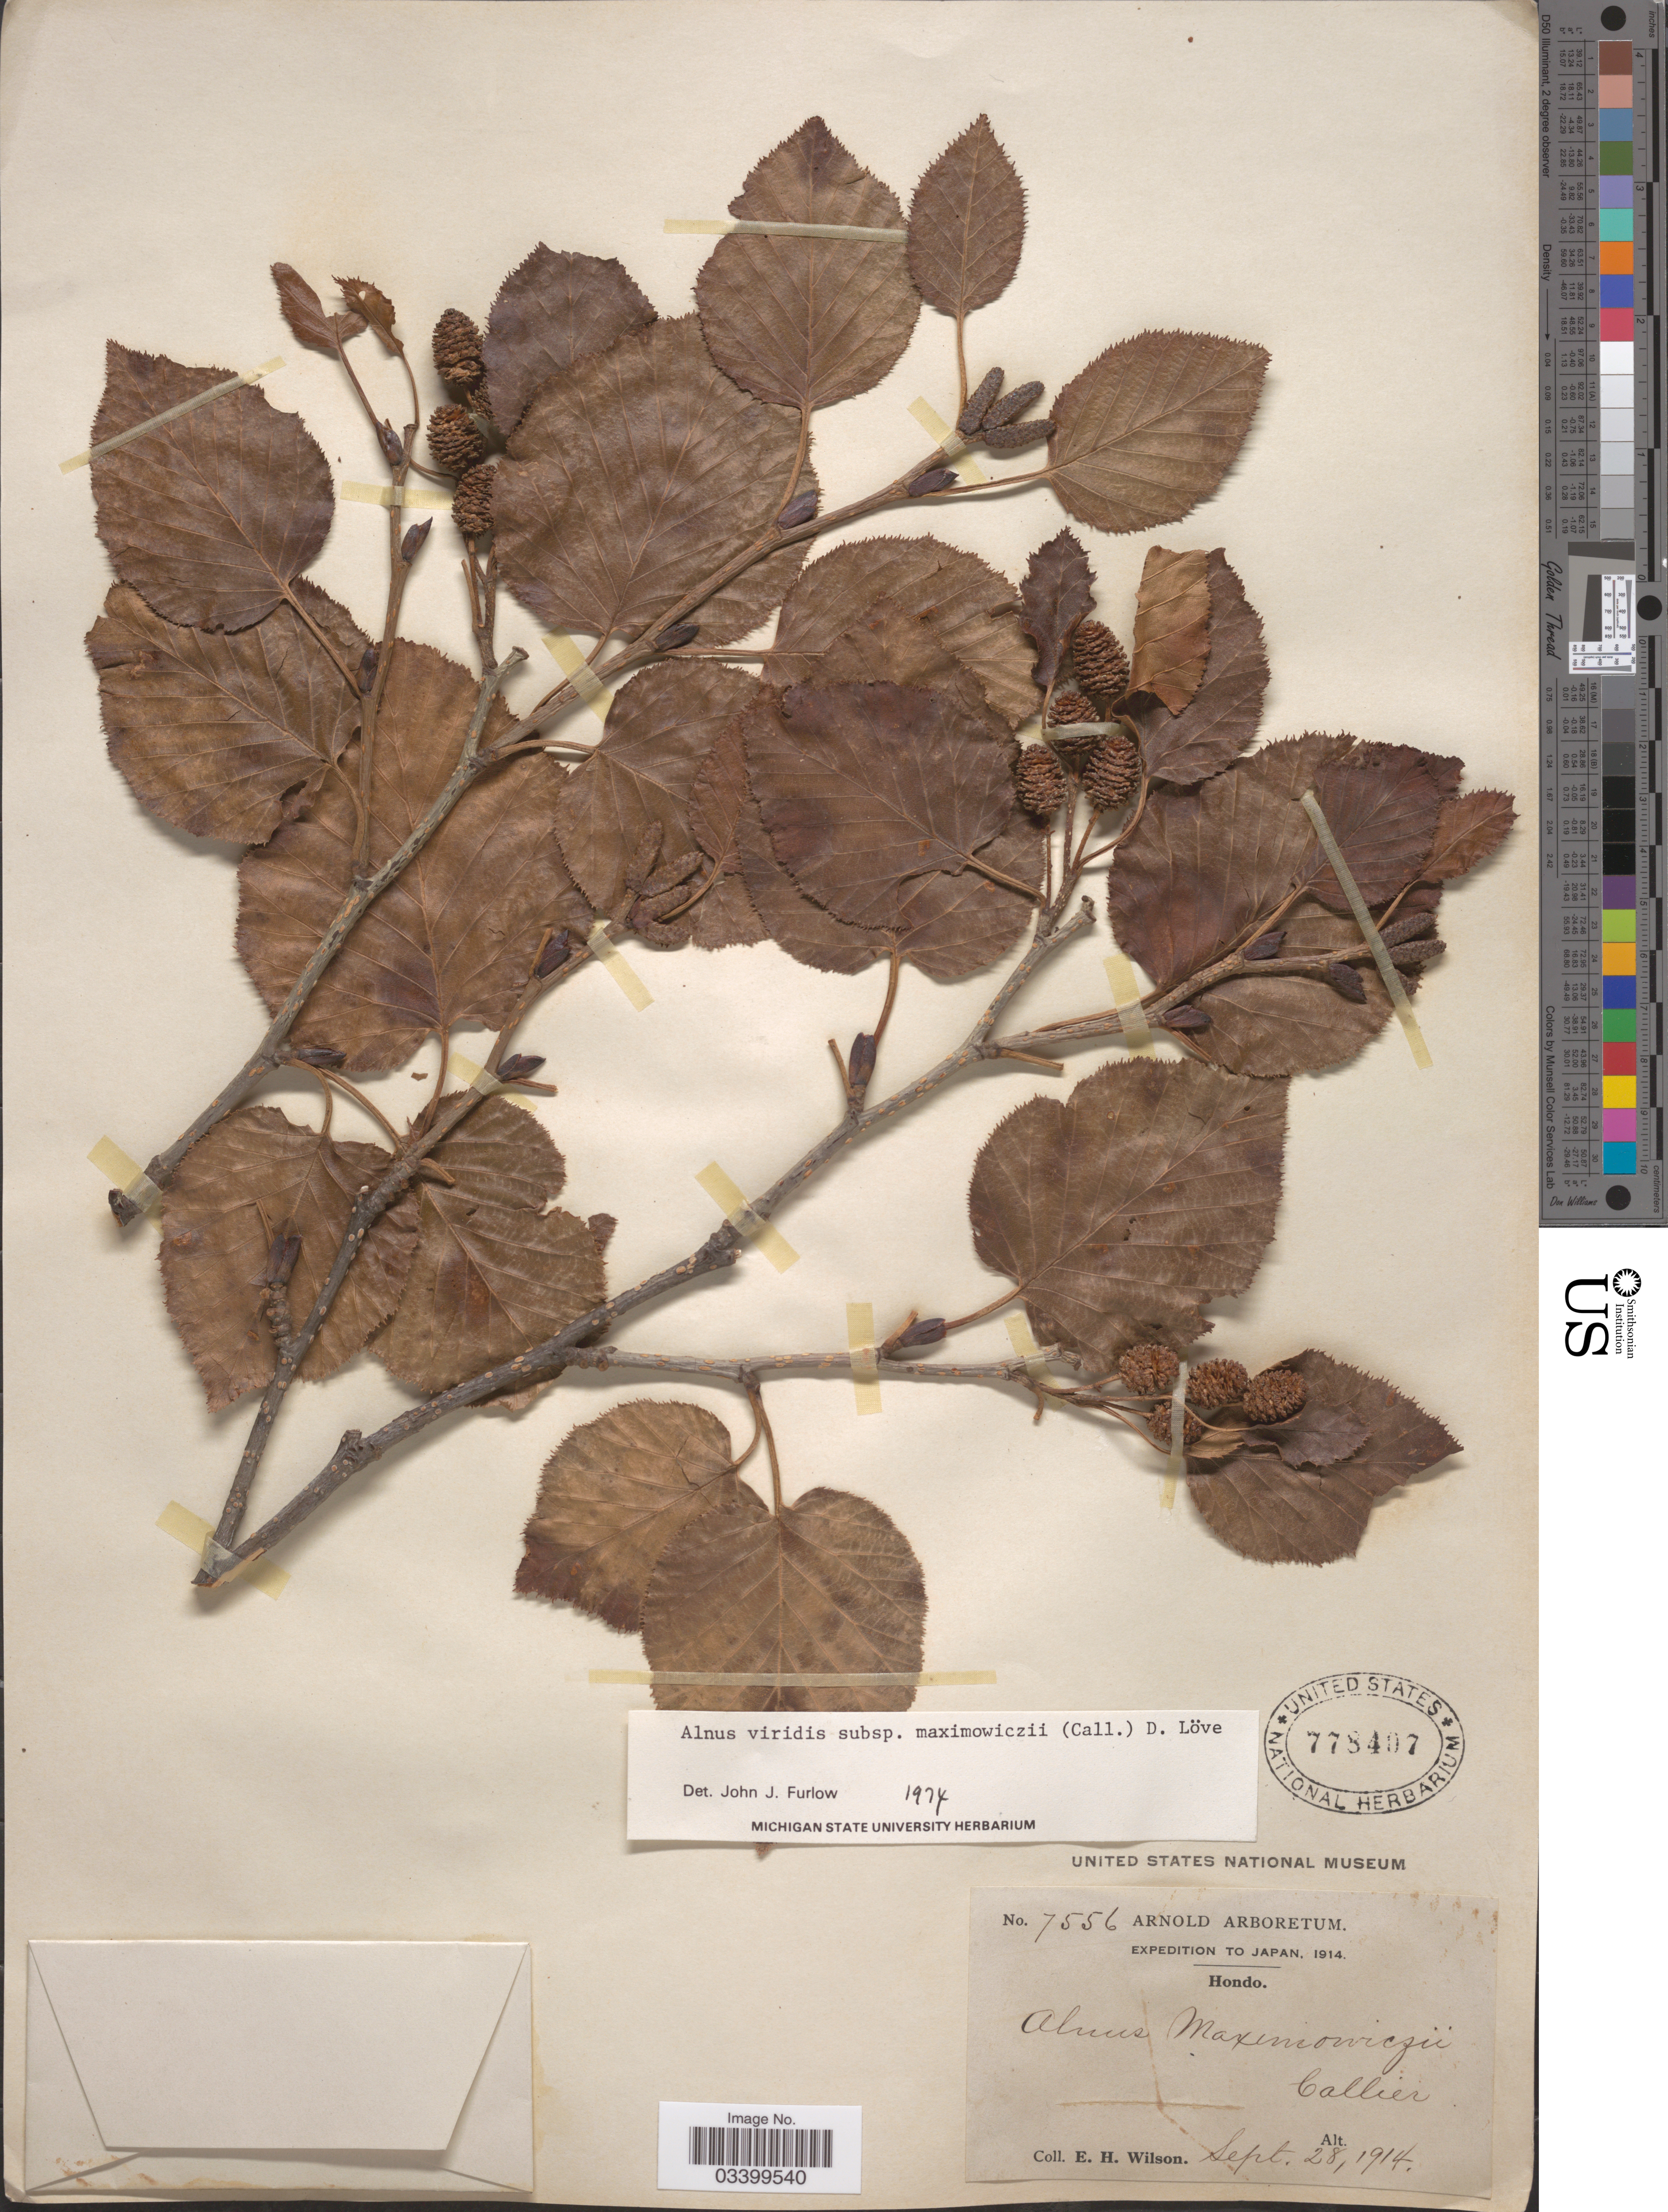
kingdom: Plantae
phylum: Tracheophyta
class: Magnoliopsida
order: Fagales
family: Betulaceae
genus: Alnus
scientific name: Alnus maximowiczii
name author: Callier ex C.K. Schneid.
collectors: E. Wilson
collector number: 7556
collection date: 1914-09-28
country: Japan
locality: Hondo.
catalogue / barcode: US 778407